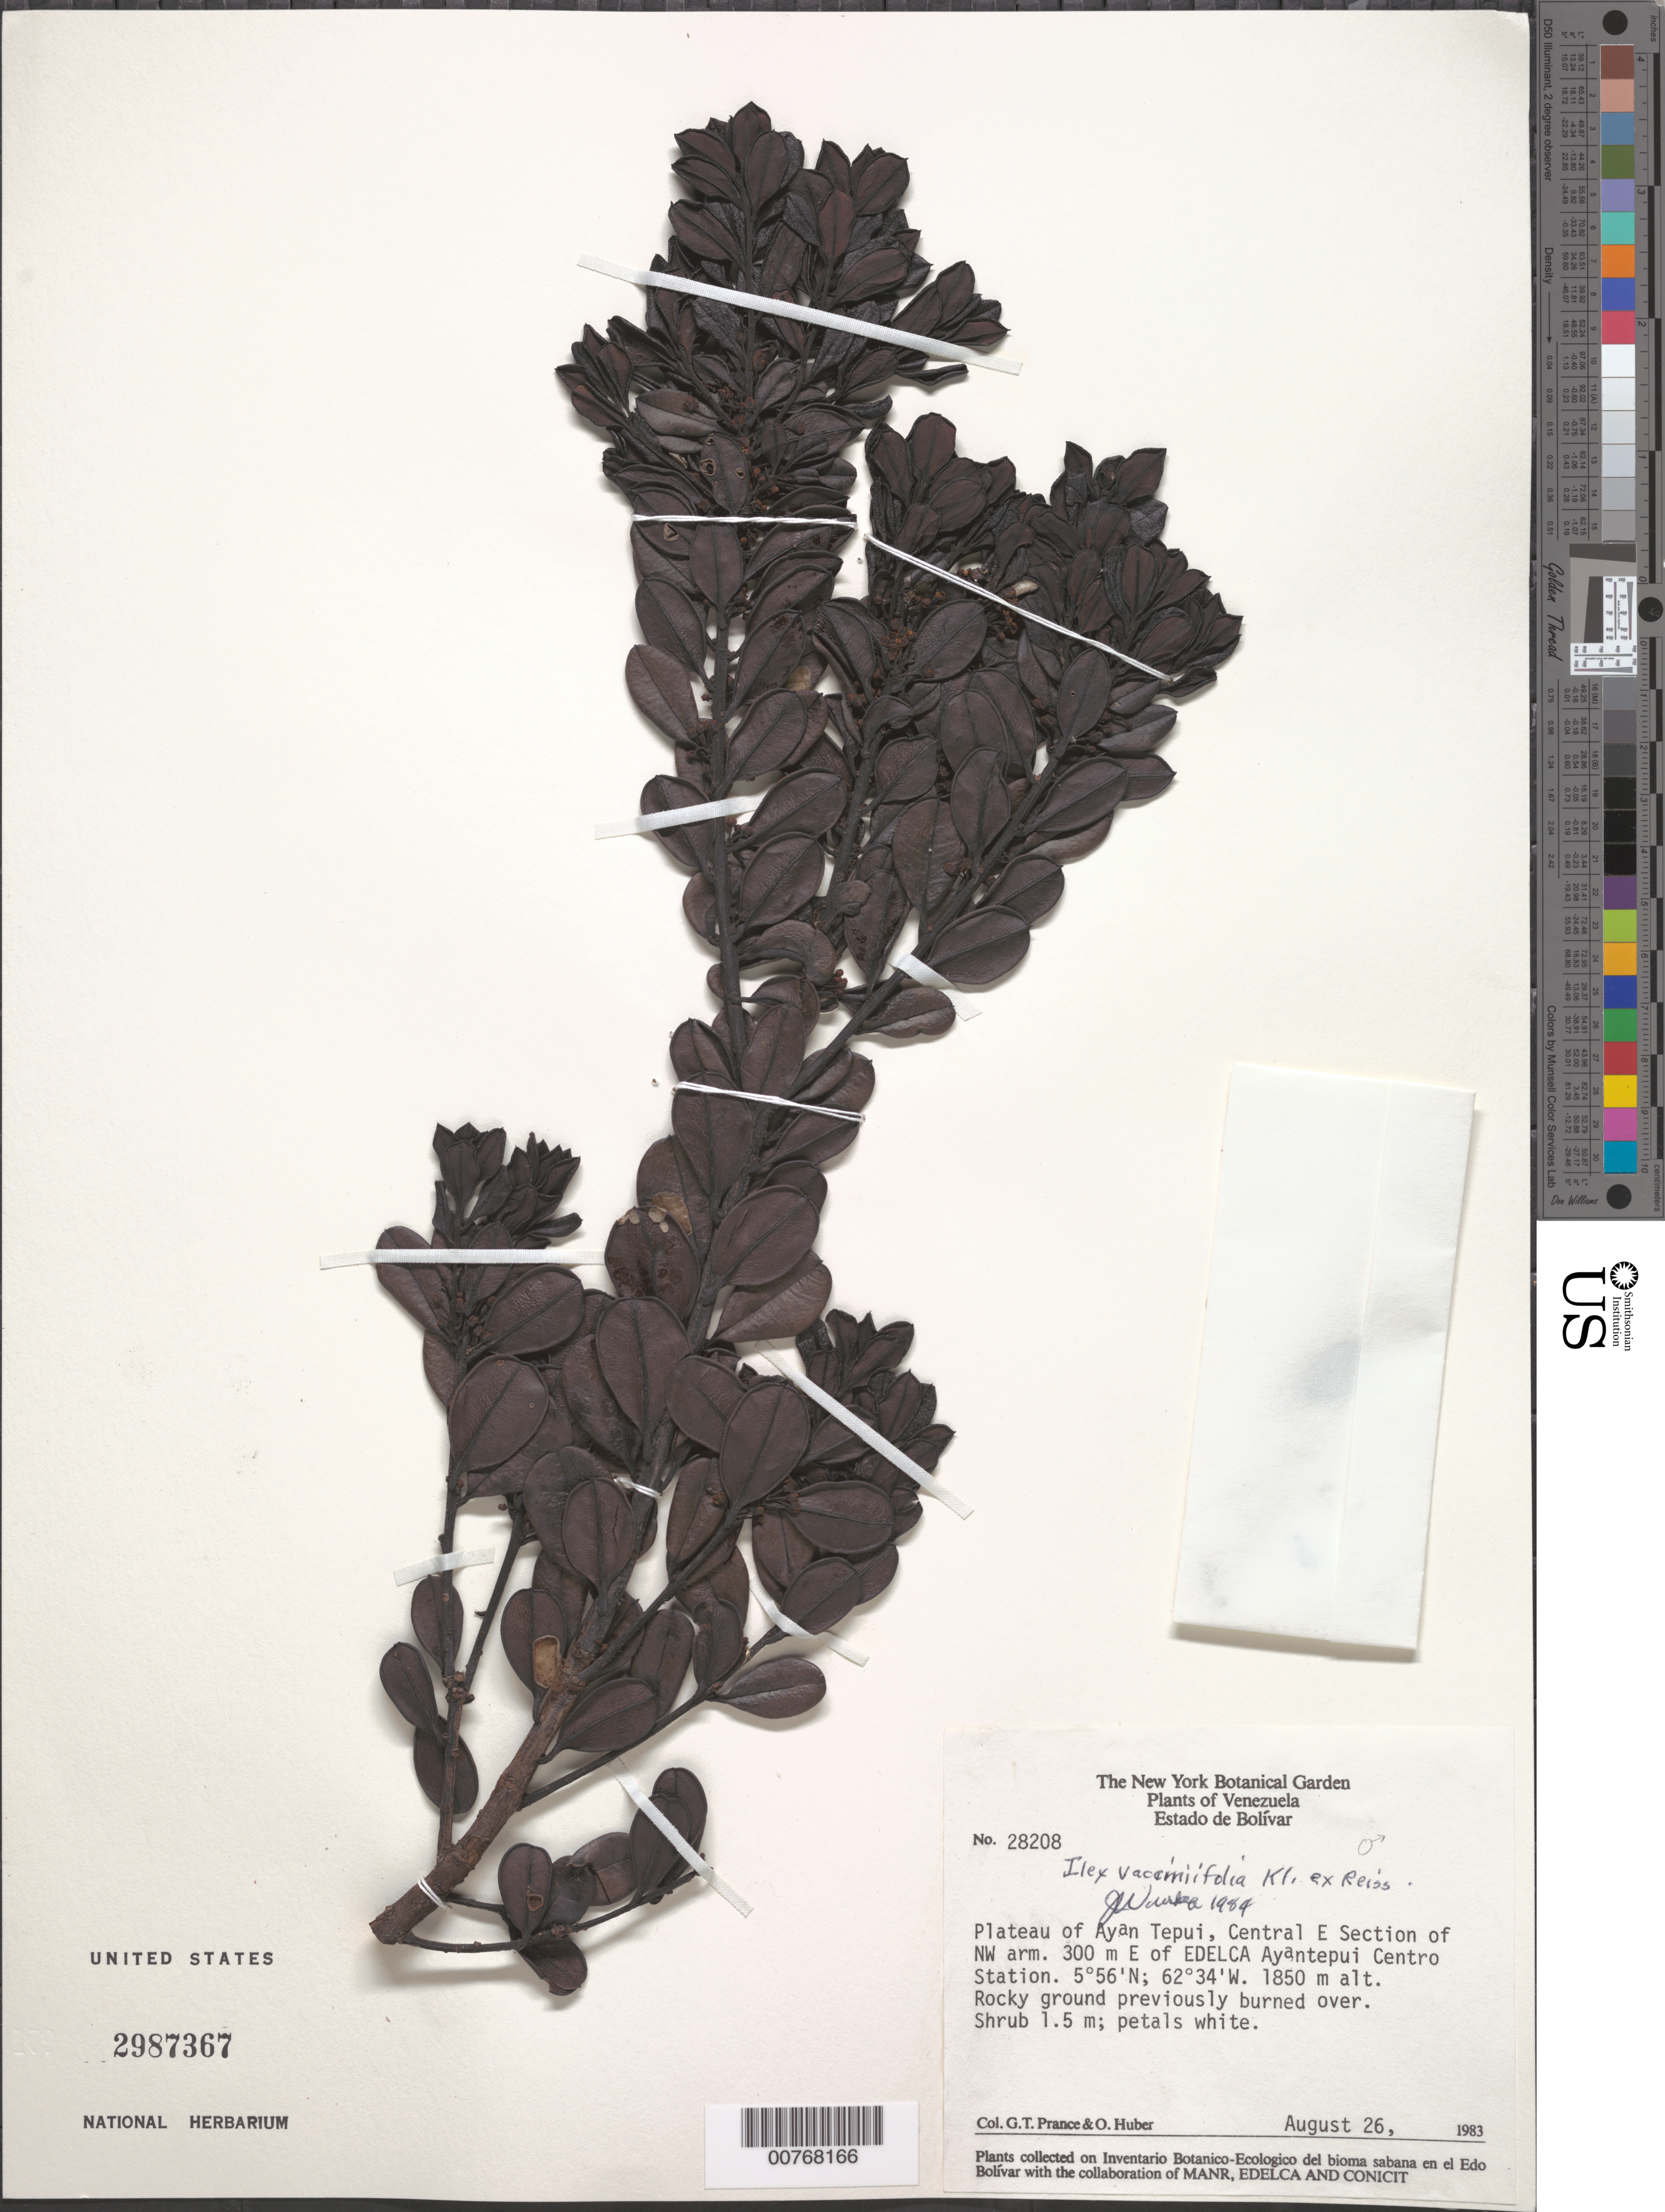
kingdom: Plantae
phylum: Tracheophyta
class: Magnoliopsida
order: Aquifoliales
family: Aquifoliaceae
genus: Ilex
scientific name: Ilex vacciniifolia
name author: Klotzsch ex Reissek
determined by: Wurdack, John J., (US), US (UNITED STATES)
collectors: G. T. Prance & O. Huber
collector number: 28208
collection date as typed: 26-Aug-83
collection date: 1983-08-26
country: Venezuela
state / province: Bolívar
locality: Auyan tepuí plateau, 300 m E of EDELAC Aantepuí-Centro Station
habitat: Rocky ground previously burned over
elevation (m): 1850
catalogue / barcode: US 2987367